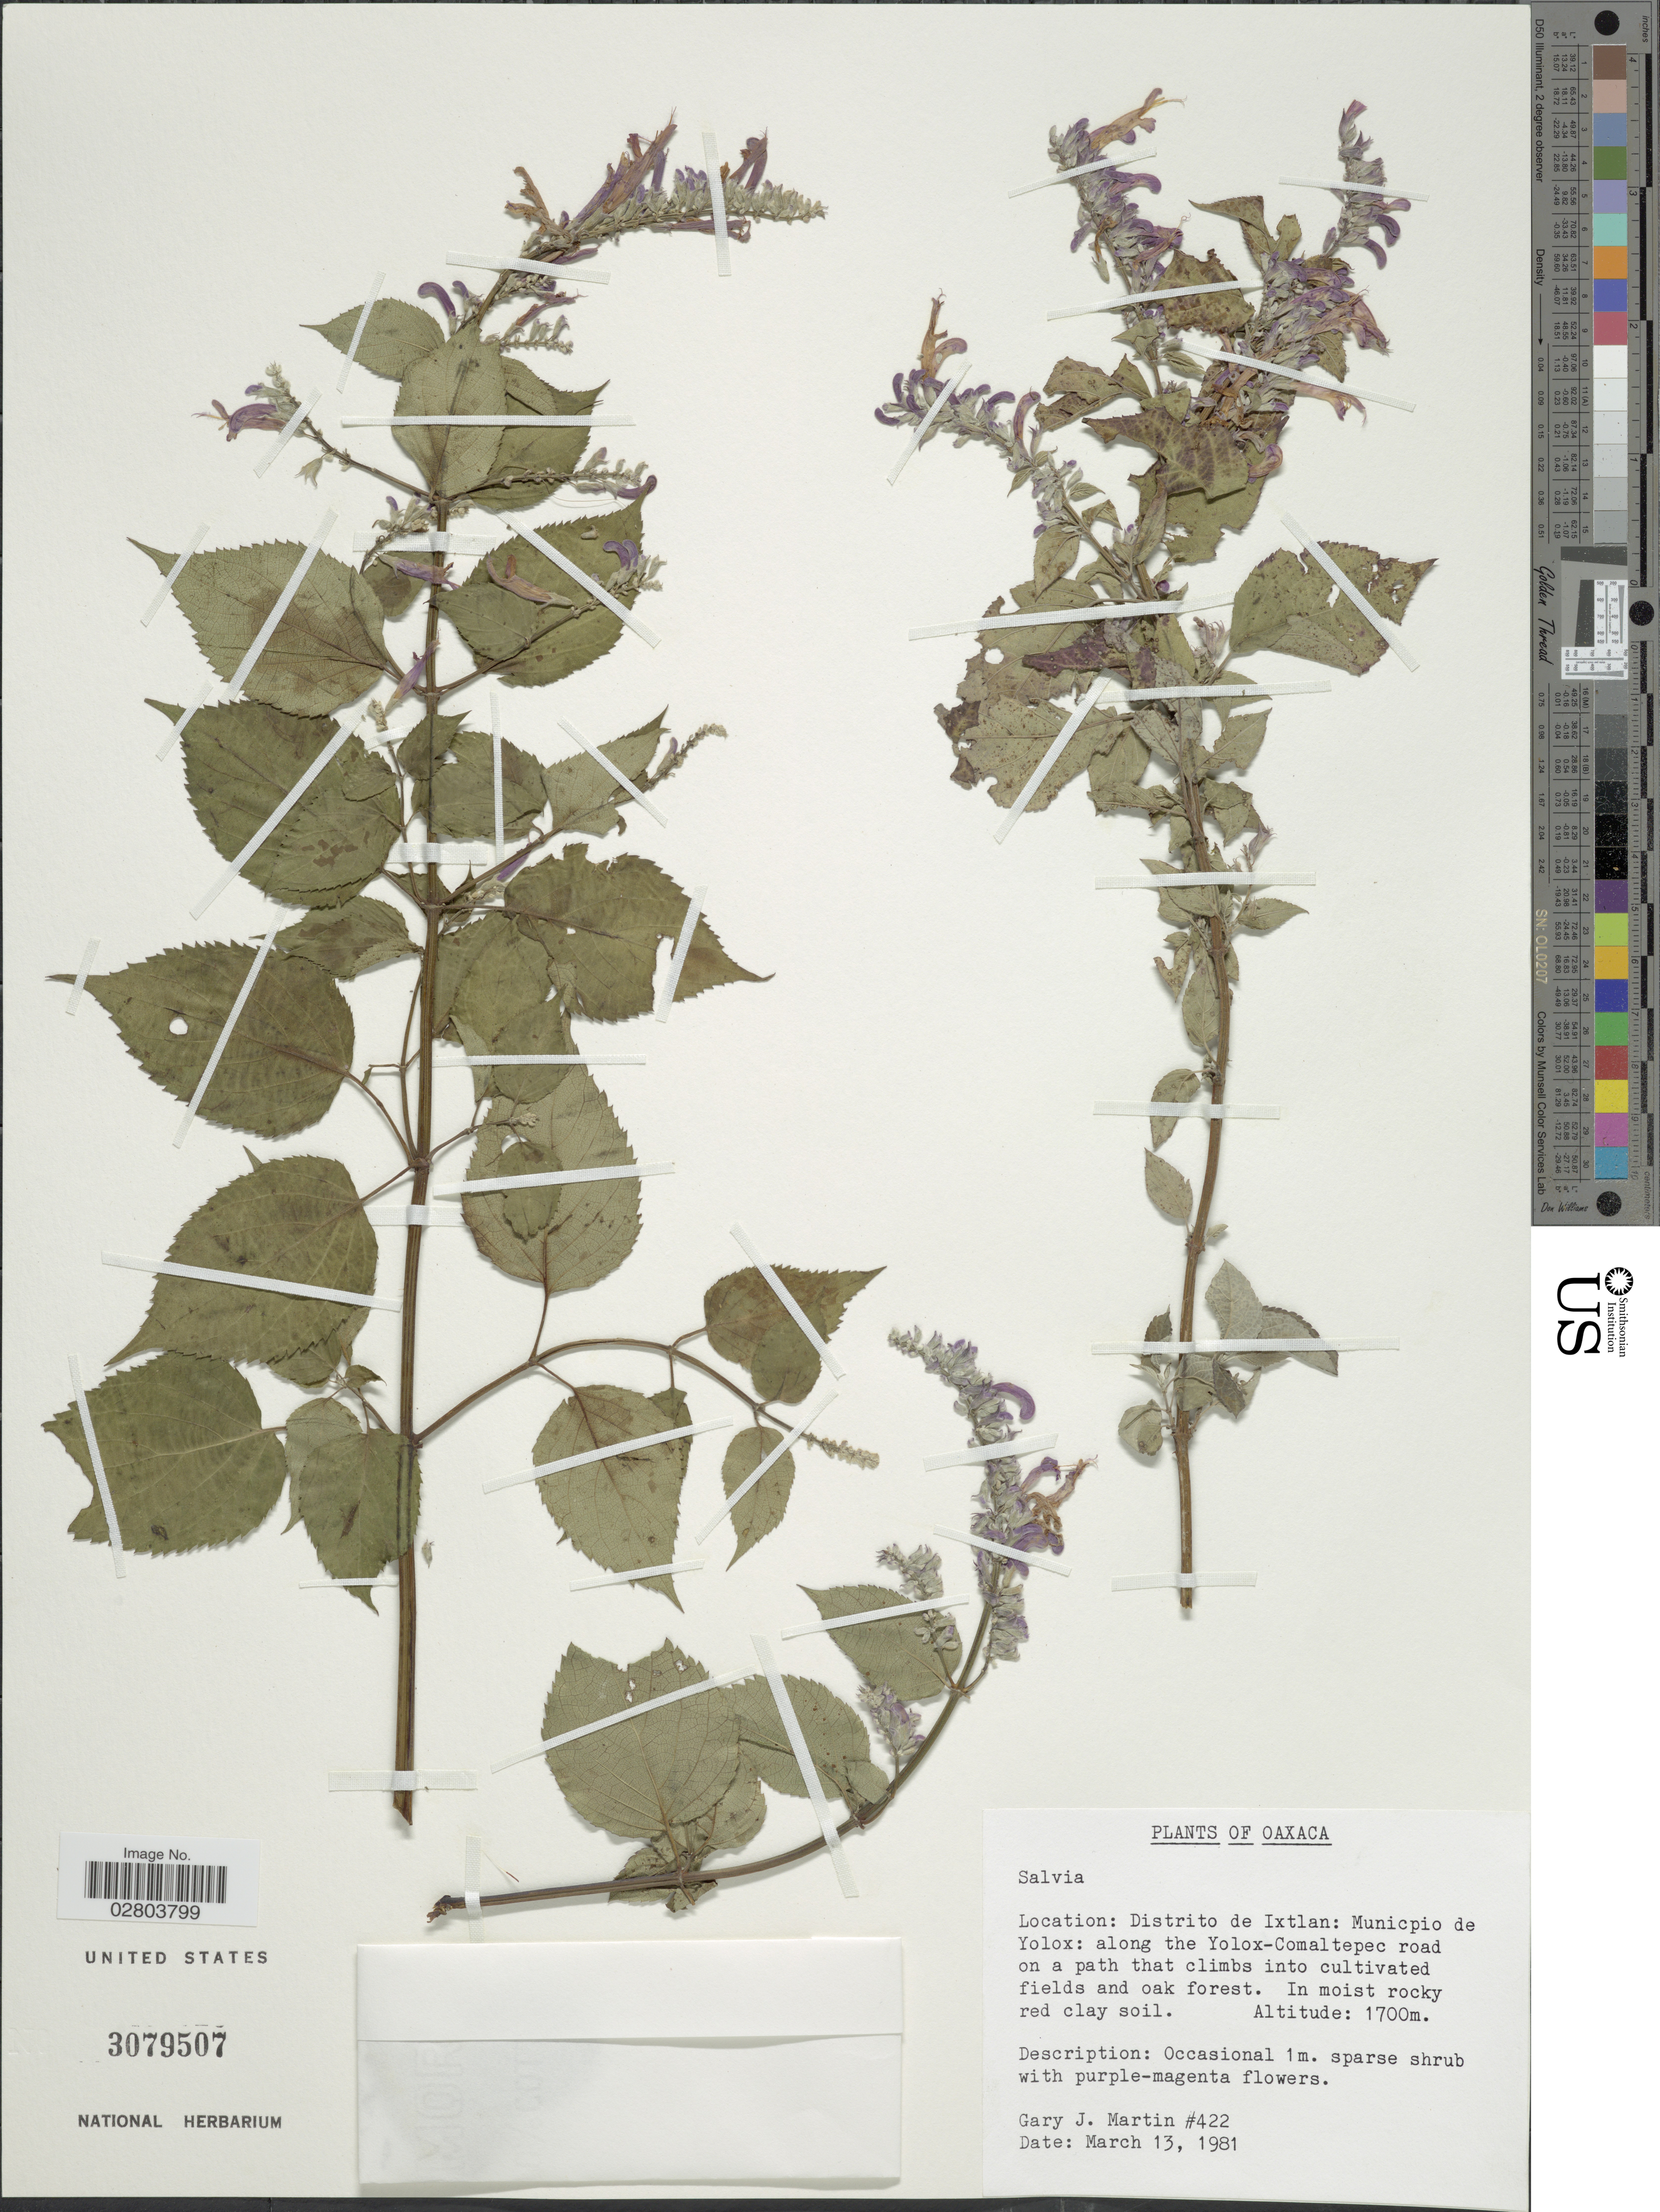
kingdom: Plantae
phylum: Tracheophyta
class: Magnoliopsida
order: Lamiales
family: Lamiaceae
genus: Salvia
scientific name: Salvia sp.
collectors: G. J. Martin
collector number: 422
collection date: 1981-03-13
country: Mexico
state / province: Oaxaca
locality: Distrito de Ixtlan: Municpio de Yolox: along the Yolox-Comaltepec road on a path that climbs into cultivated fields and oak forest.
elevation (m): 1700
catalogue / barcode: US 3079507